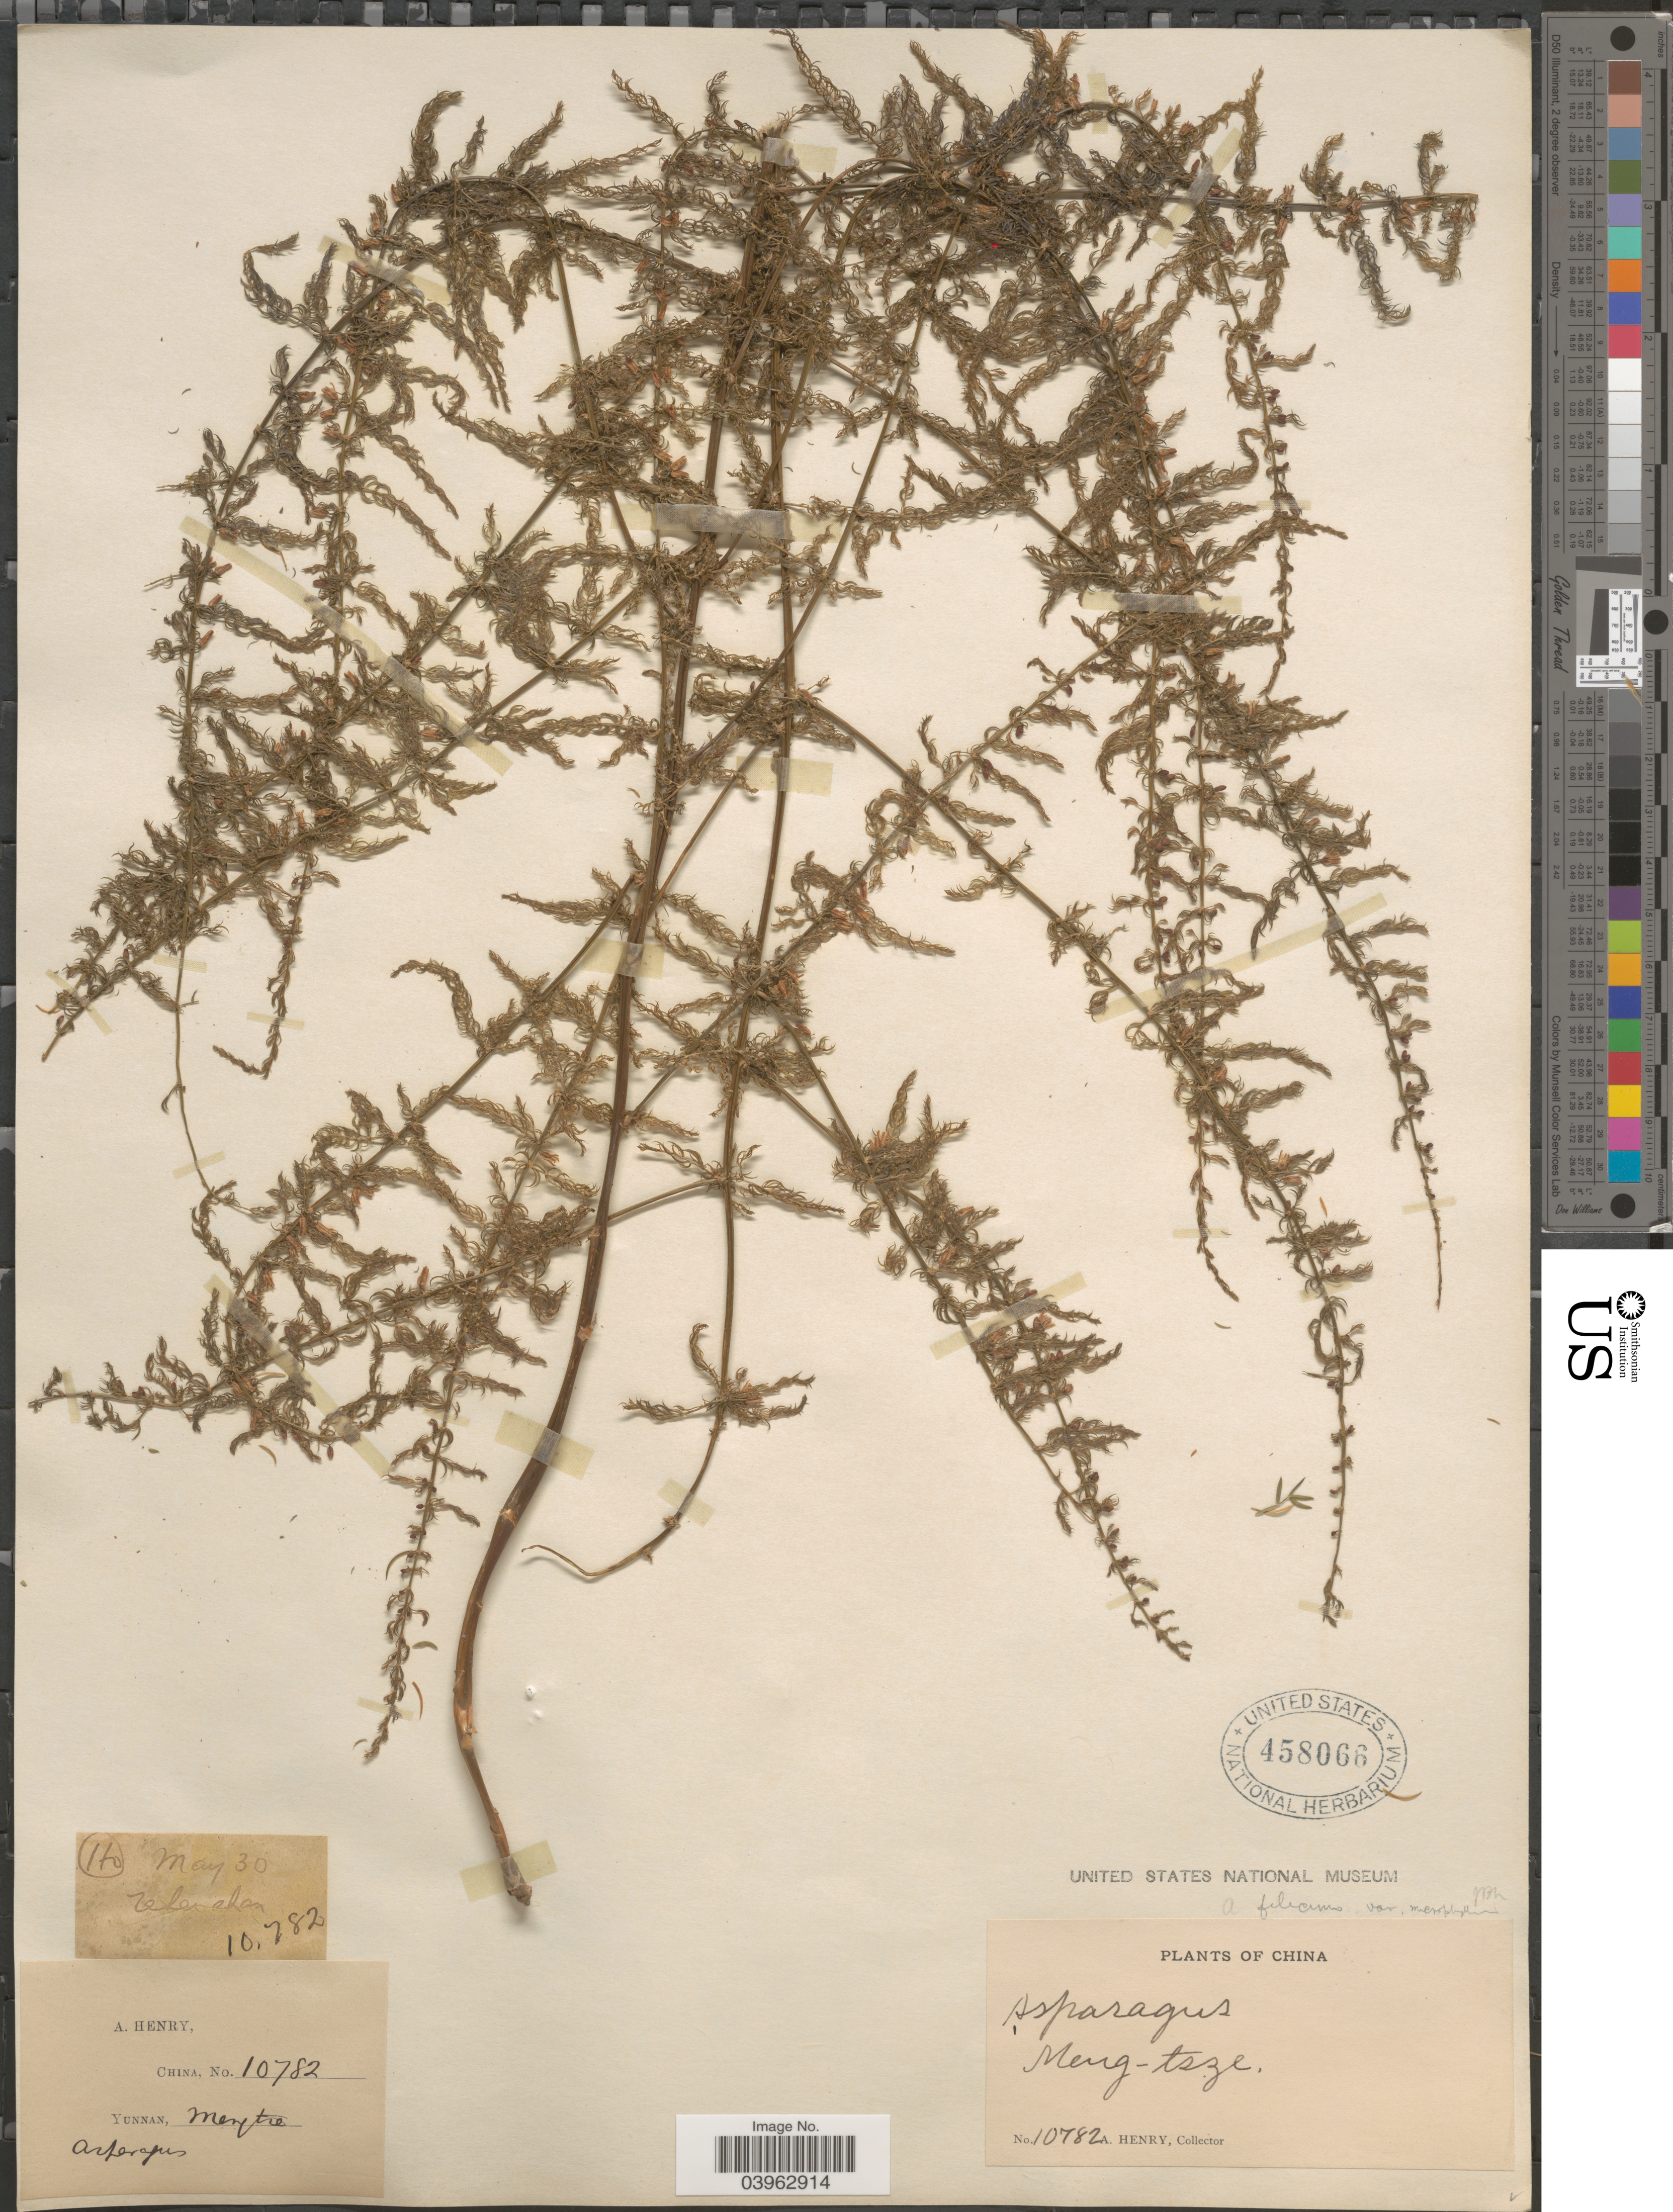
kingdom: Plantae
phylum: Tracheophyta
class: Liliopsida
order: Asparagales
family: Asparagaceae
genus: Asparagus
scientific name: Asparagus filicinus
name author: Buch.-Ham. ex D. Don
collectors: A. Henry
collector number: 10782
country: China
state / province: Yunnan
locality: Meng-tsze. Zehei shan. Ho.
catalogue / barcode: US 458066